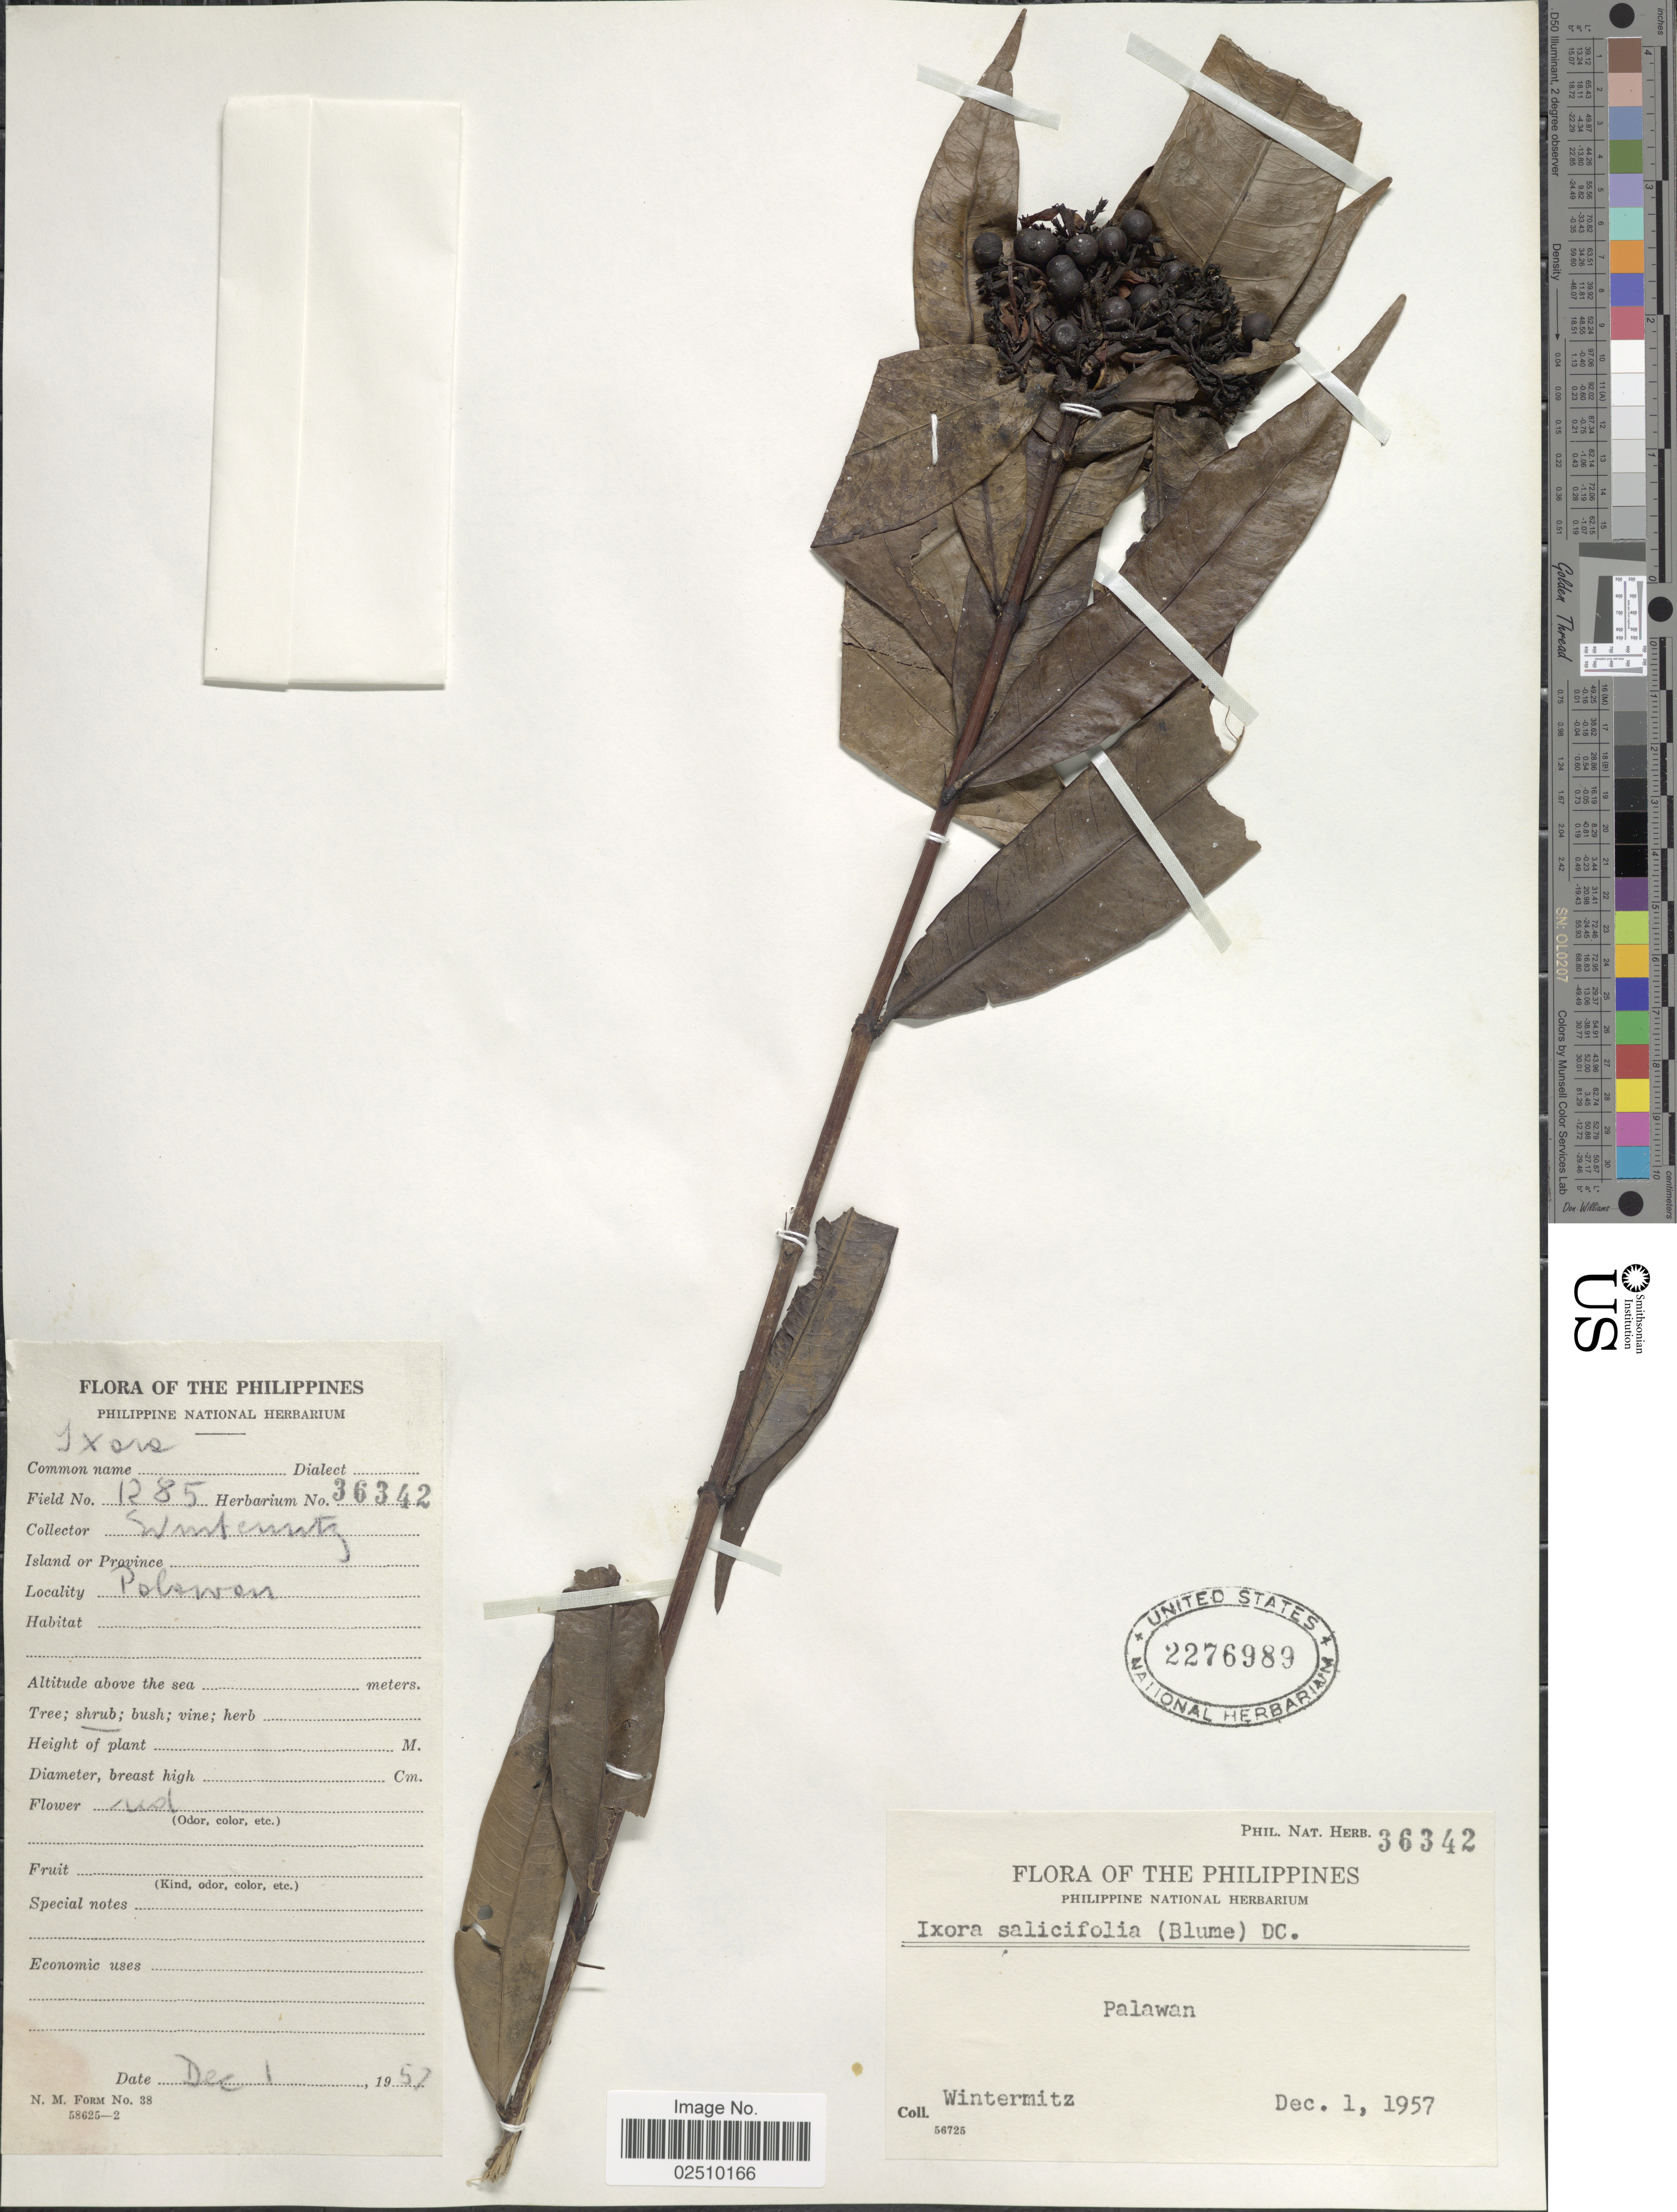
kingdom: Plantae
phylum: Tracheophyta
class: Magnoliopsida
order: Gentianales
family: Rubiaceae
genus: Ixora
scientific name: Ixora salicifolia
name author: (Blume) DC.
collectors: Wintermitz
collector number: Phil. Nat. Herb. 36342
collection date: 1957-12-01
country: Philippines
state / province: Mimaropa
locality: Palawan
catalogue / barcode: US 2276989